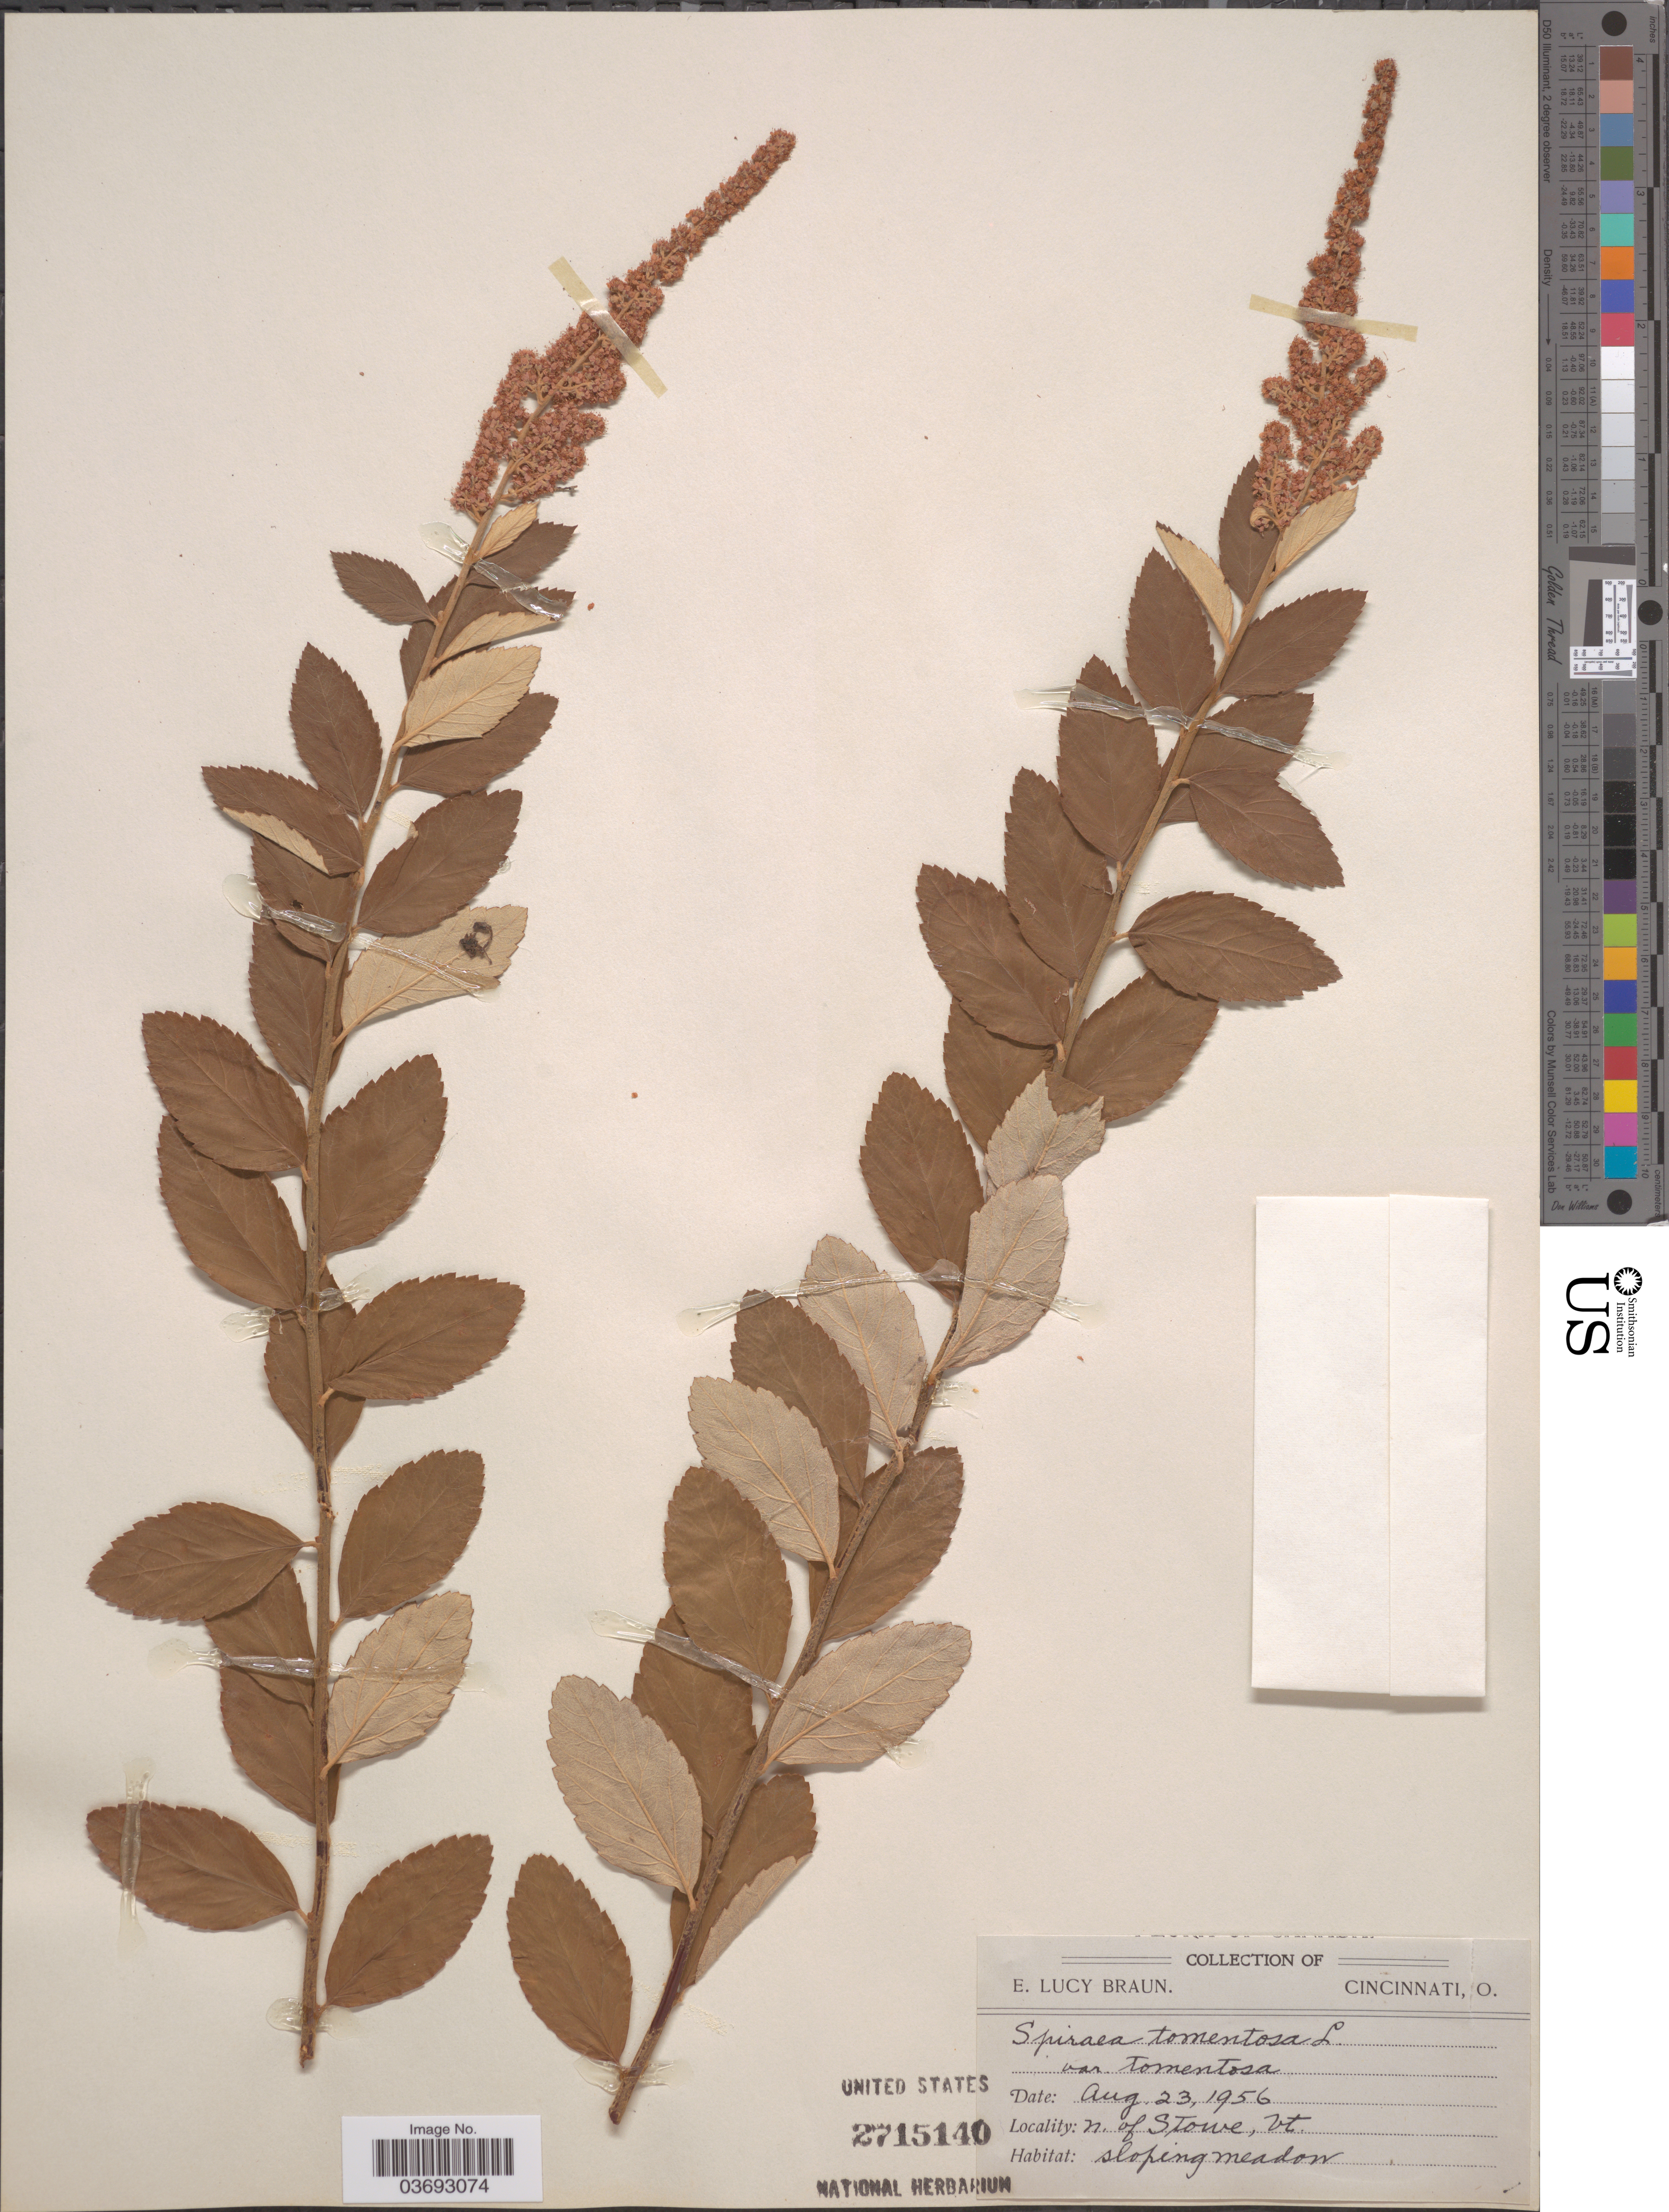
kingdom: Plantae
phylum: Tracheophyta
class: Magnoliopsida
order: Rosales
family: Rosaceae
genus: Spiraea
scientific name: Spiraea tomentosa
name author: L.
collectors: E. L. Braun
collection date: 1956-08-23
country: United States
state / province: Vermont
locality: N. of Stowe.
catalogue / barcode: US 2715140